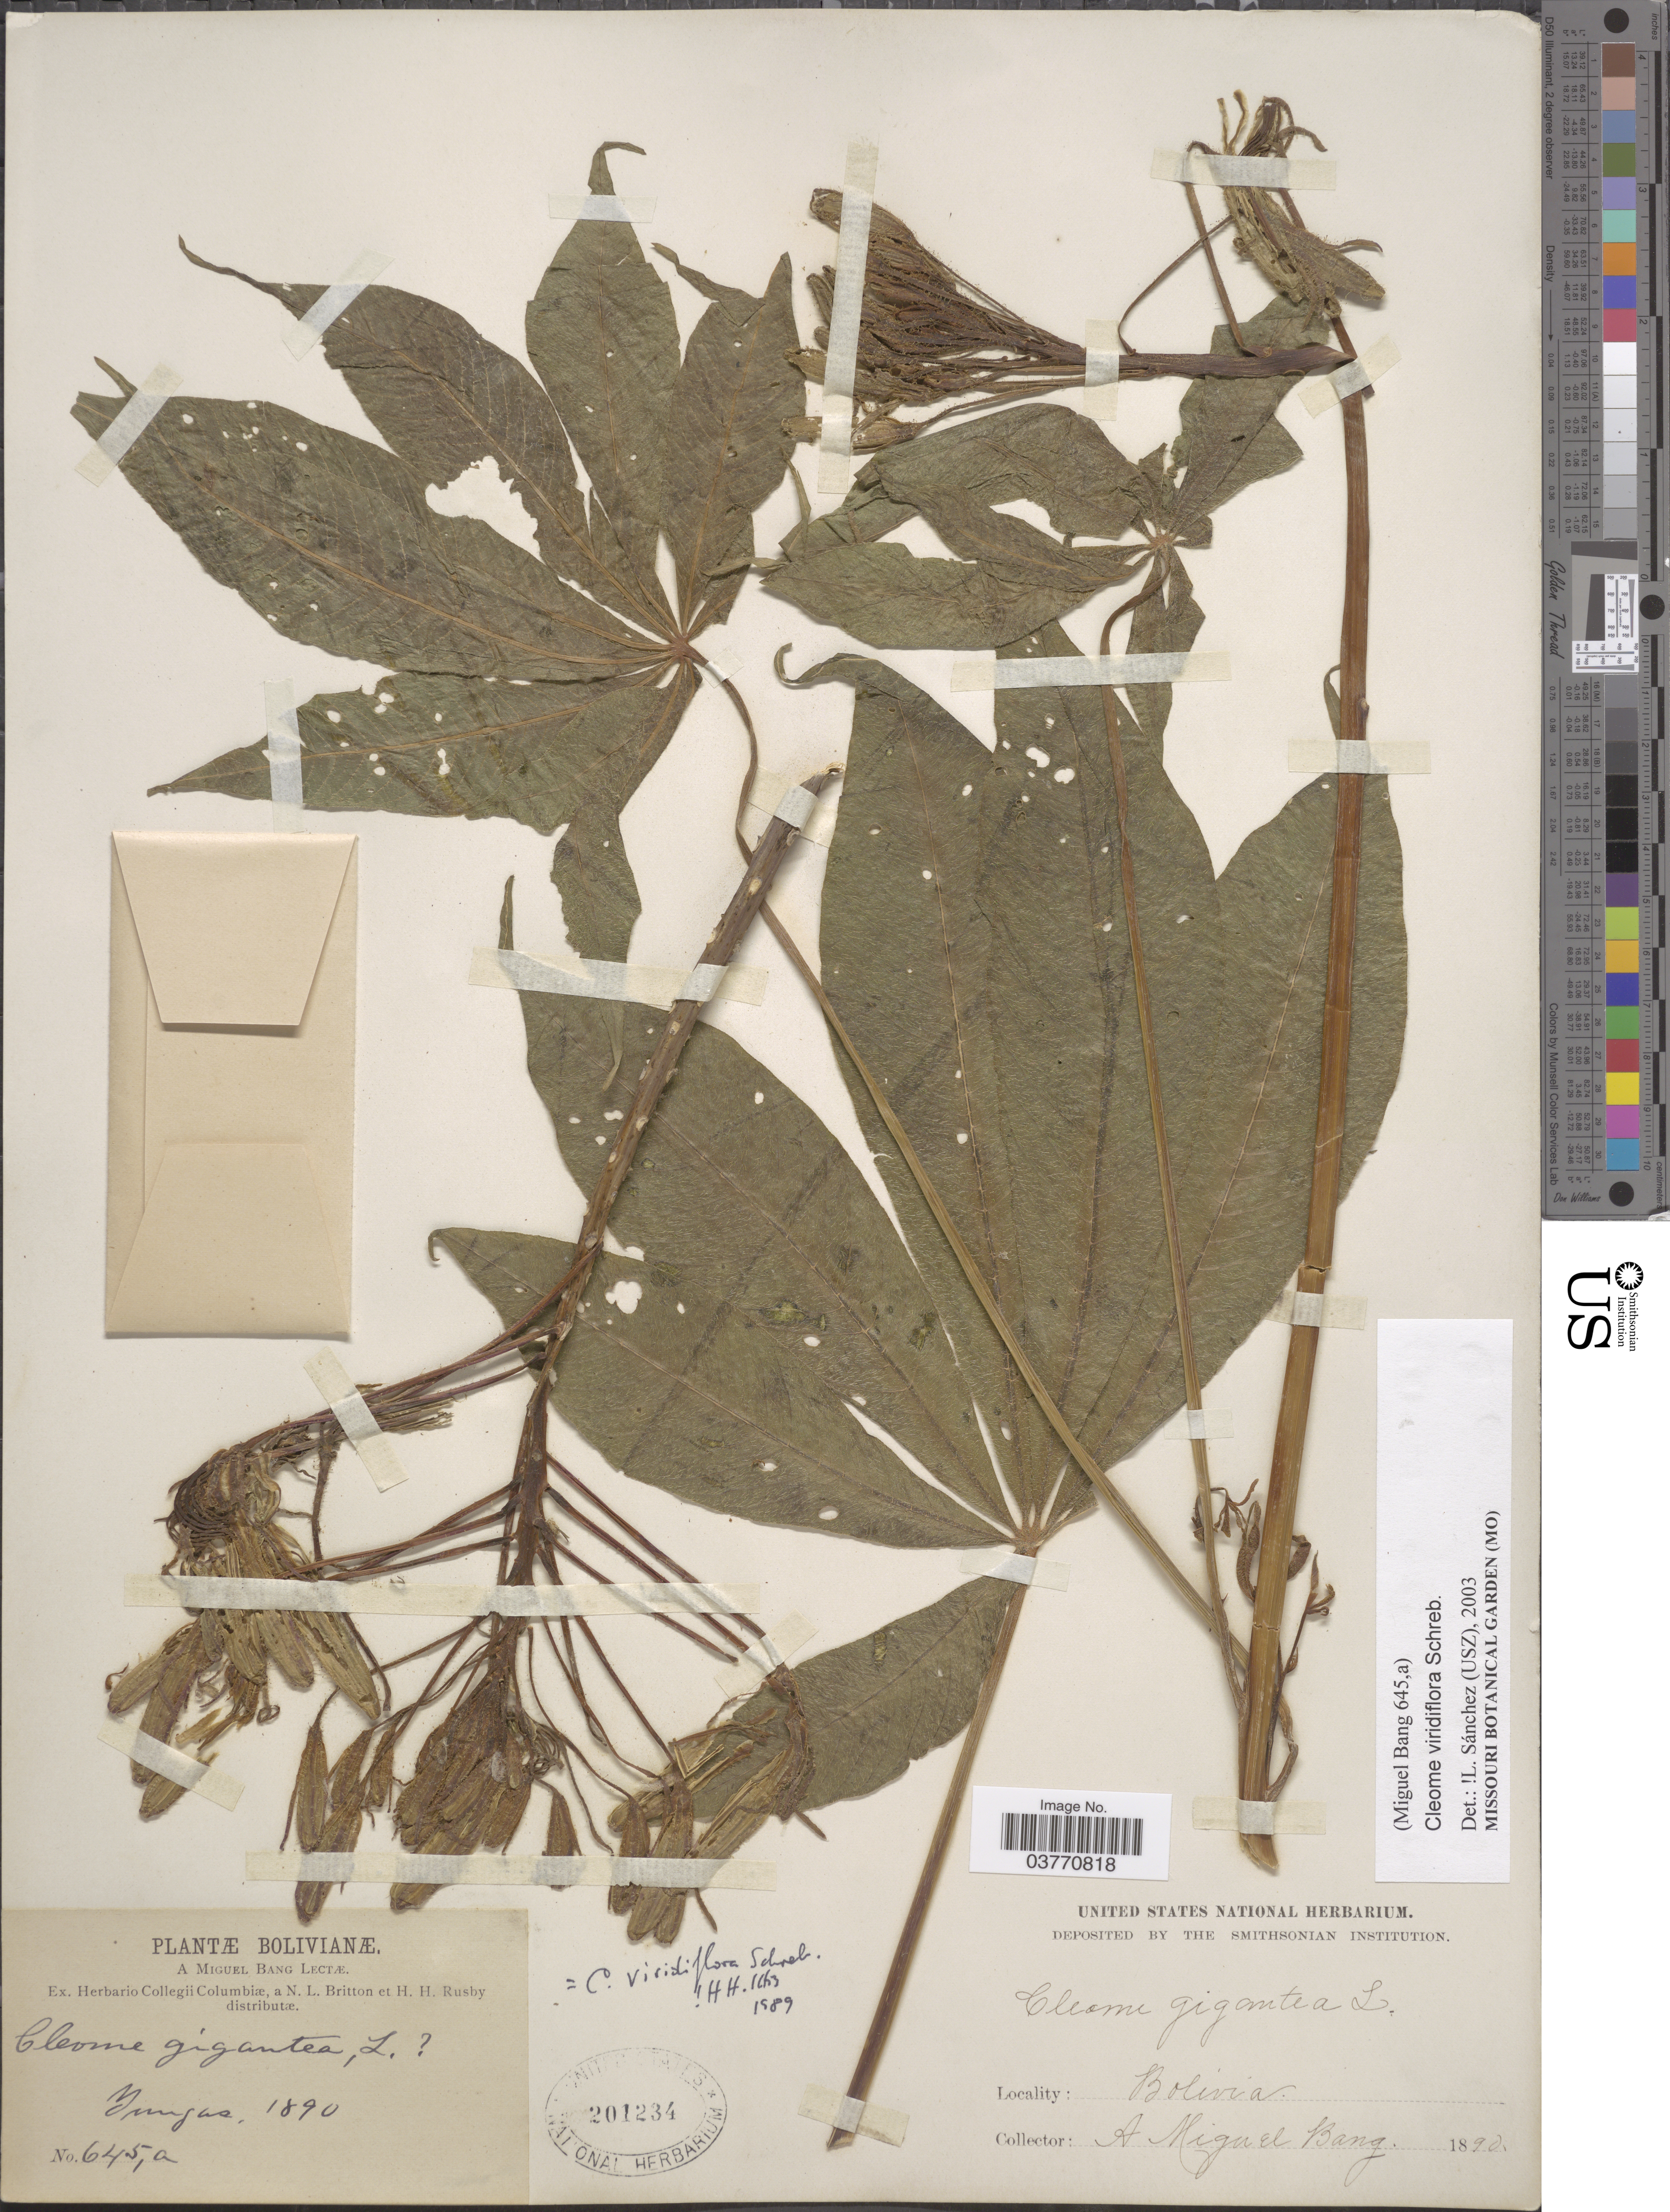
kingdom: Plantae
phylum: Tracheophyta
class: Magnoliopsida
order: Brassicales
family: Cleomaceae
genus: Melidiscus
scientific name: Melidiscus gigantea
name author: (L.) Raf.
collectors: M. Bang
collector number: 645a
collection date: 1890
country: Bolivia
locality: Yungas.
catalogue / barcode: US 201234